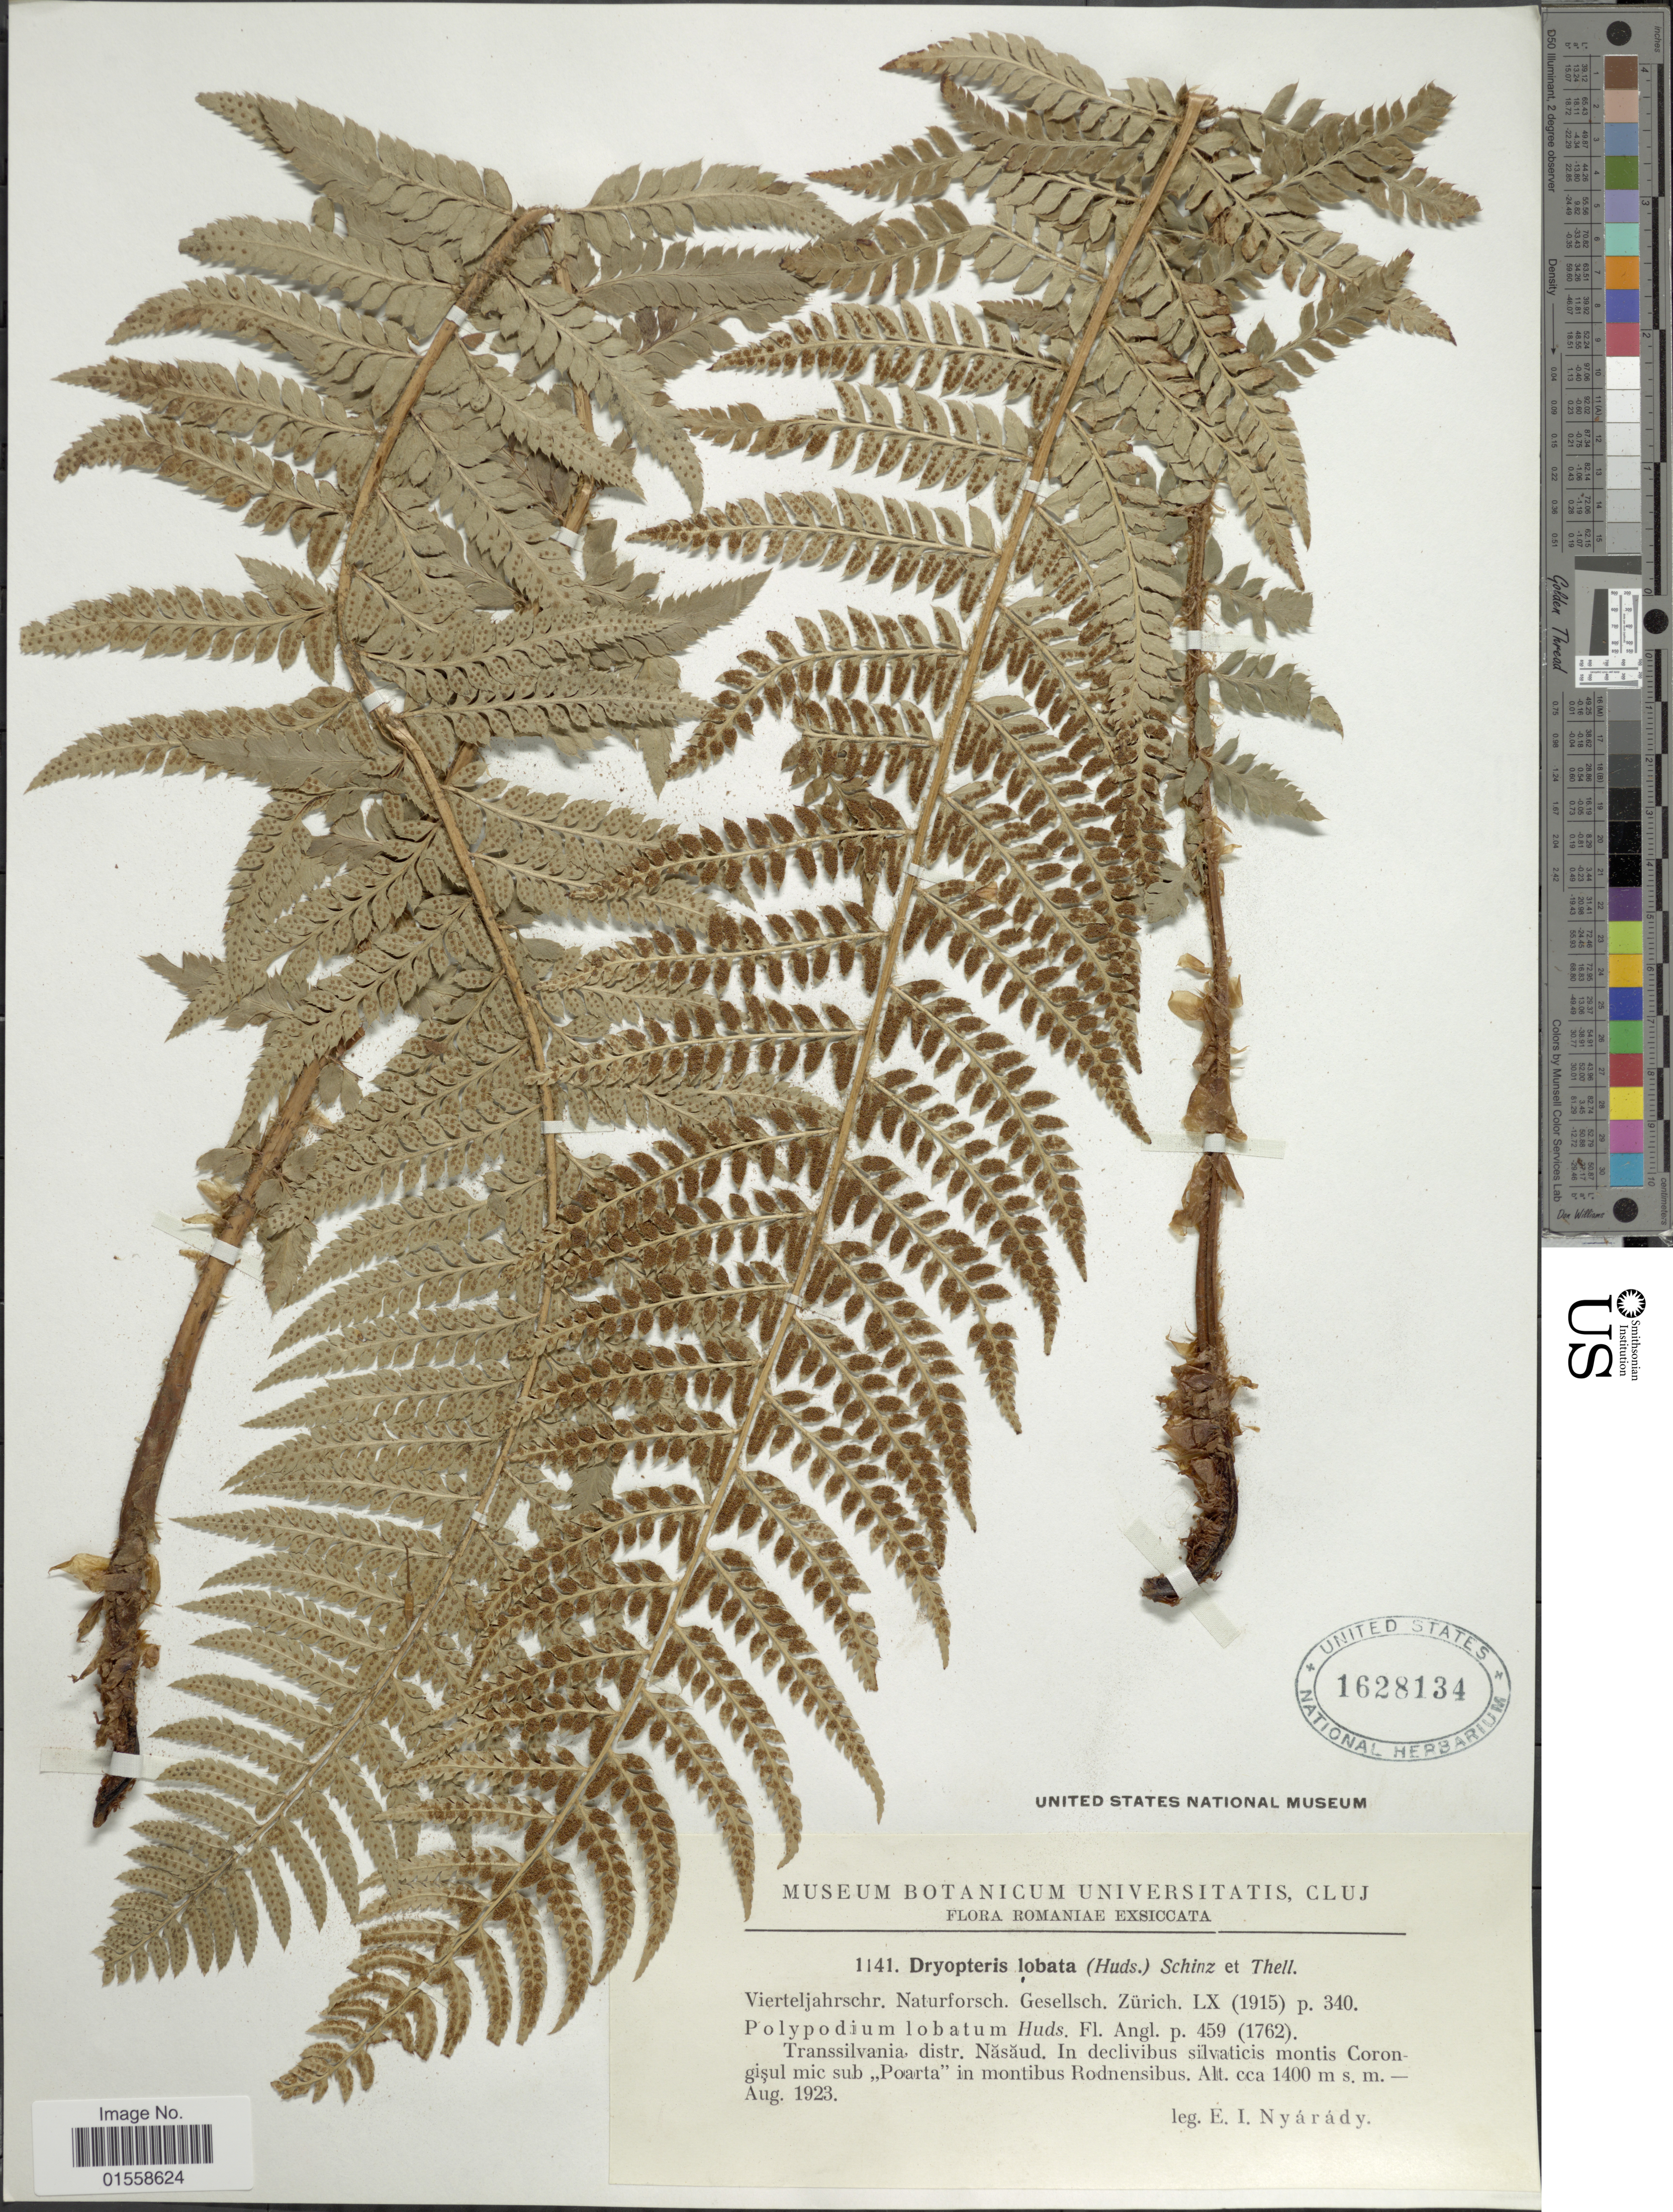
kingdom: Plantae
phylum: Tracheophyta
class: Polypodiopsida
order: Polypodiales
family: Dryopteridaceae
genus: Polystichum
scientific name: Polystichum aculeatum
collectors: E. Nyarady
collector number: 1141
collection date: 1923-08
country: Romania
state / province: Bistrita-Nasaud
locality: Romaniae. Transsilvania distr. Nasaud. In declivibus silvaticis montis Corongisul mic sub "Poarta" in montibus Rodnensibus.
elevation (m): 1400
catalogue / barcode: US 1628134